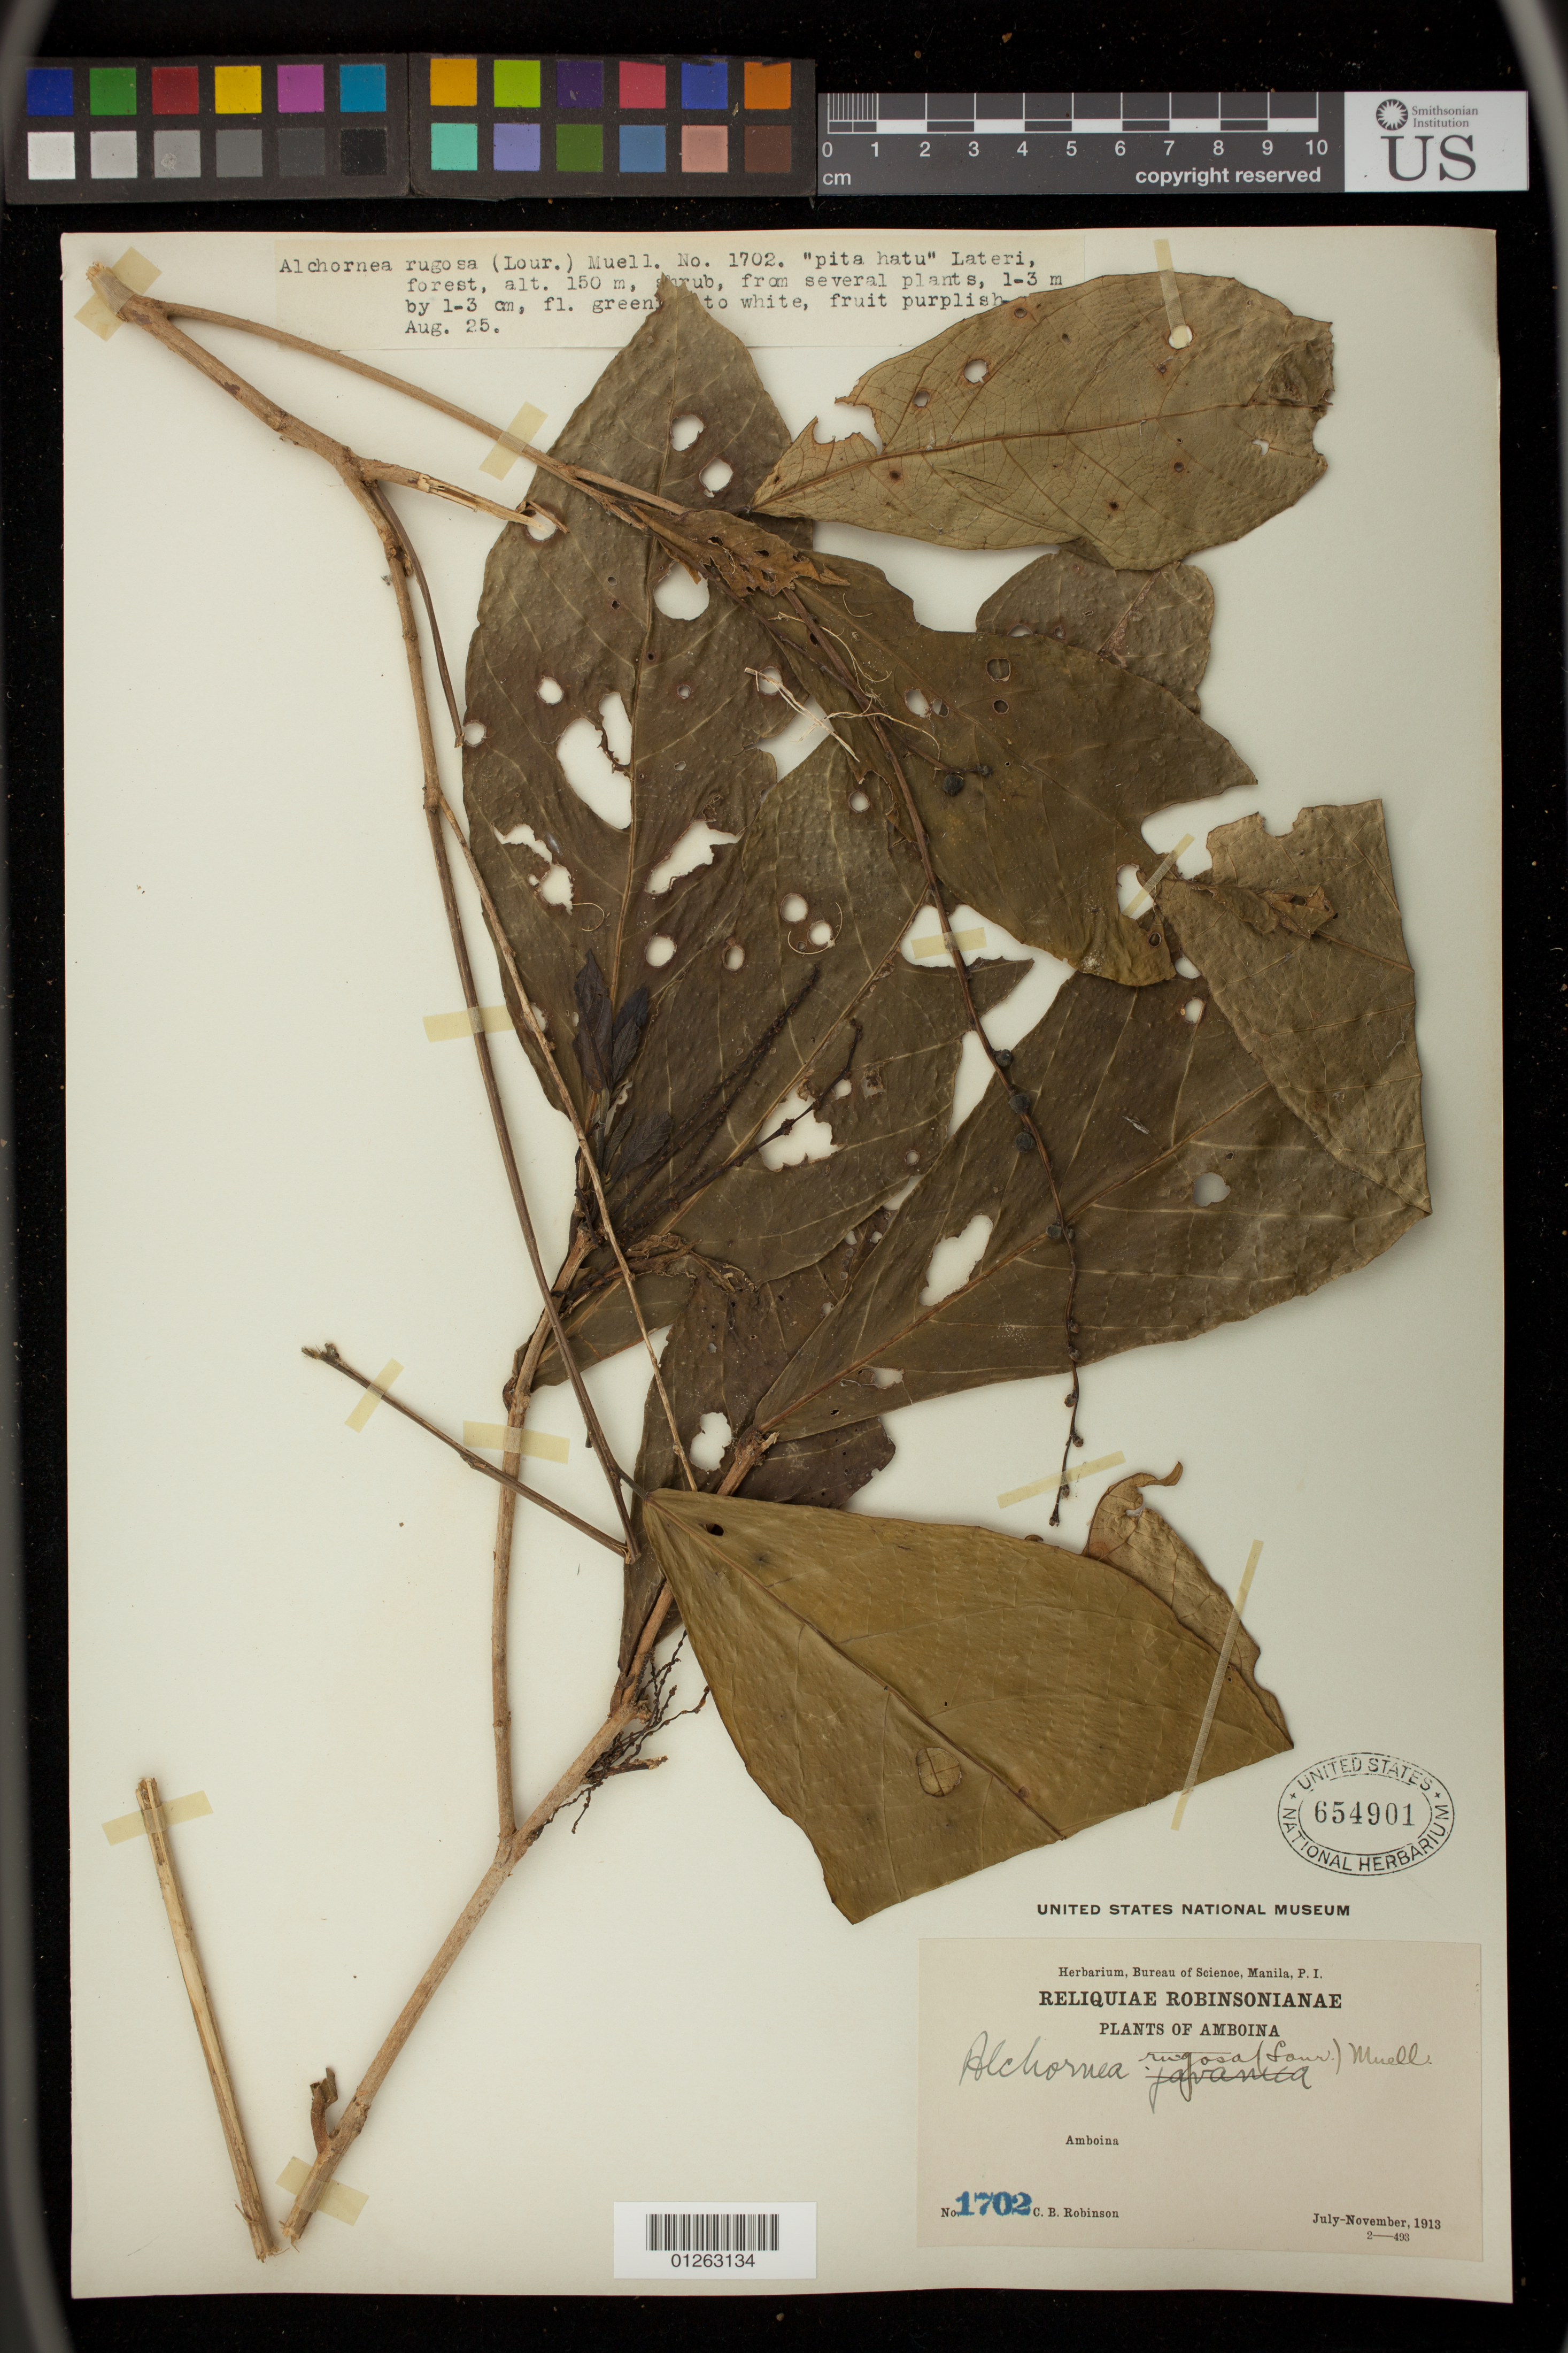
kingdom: Plantae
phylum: Tracheophyta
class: Magnoliopsida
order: Malpighiales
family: Euphorbiaceae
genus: Alchornea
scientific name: Alchornea rugosa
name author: (Lour.) Müll. Arg.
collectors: C. Robinson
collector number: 1702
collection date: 1913-07/1913-11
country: Indonesia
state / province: Maluku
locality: Amboina.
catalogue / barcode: US 654901